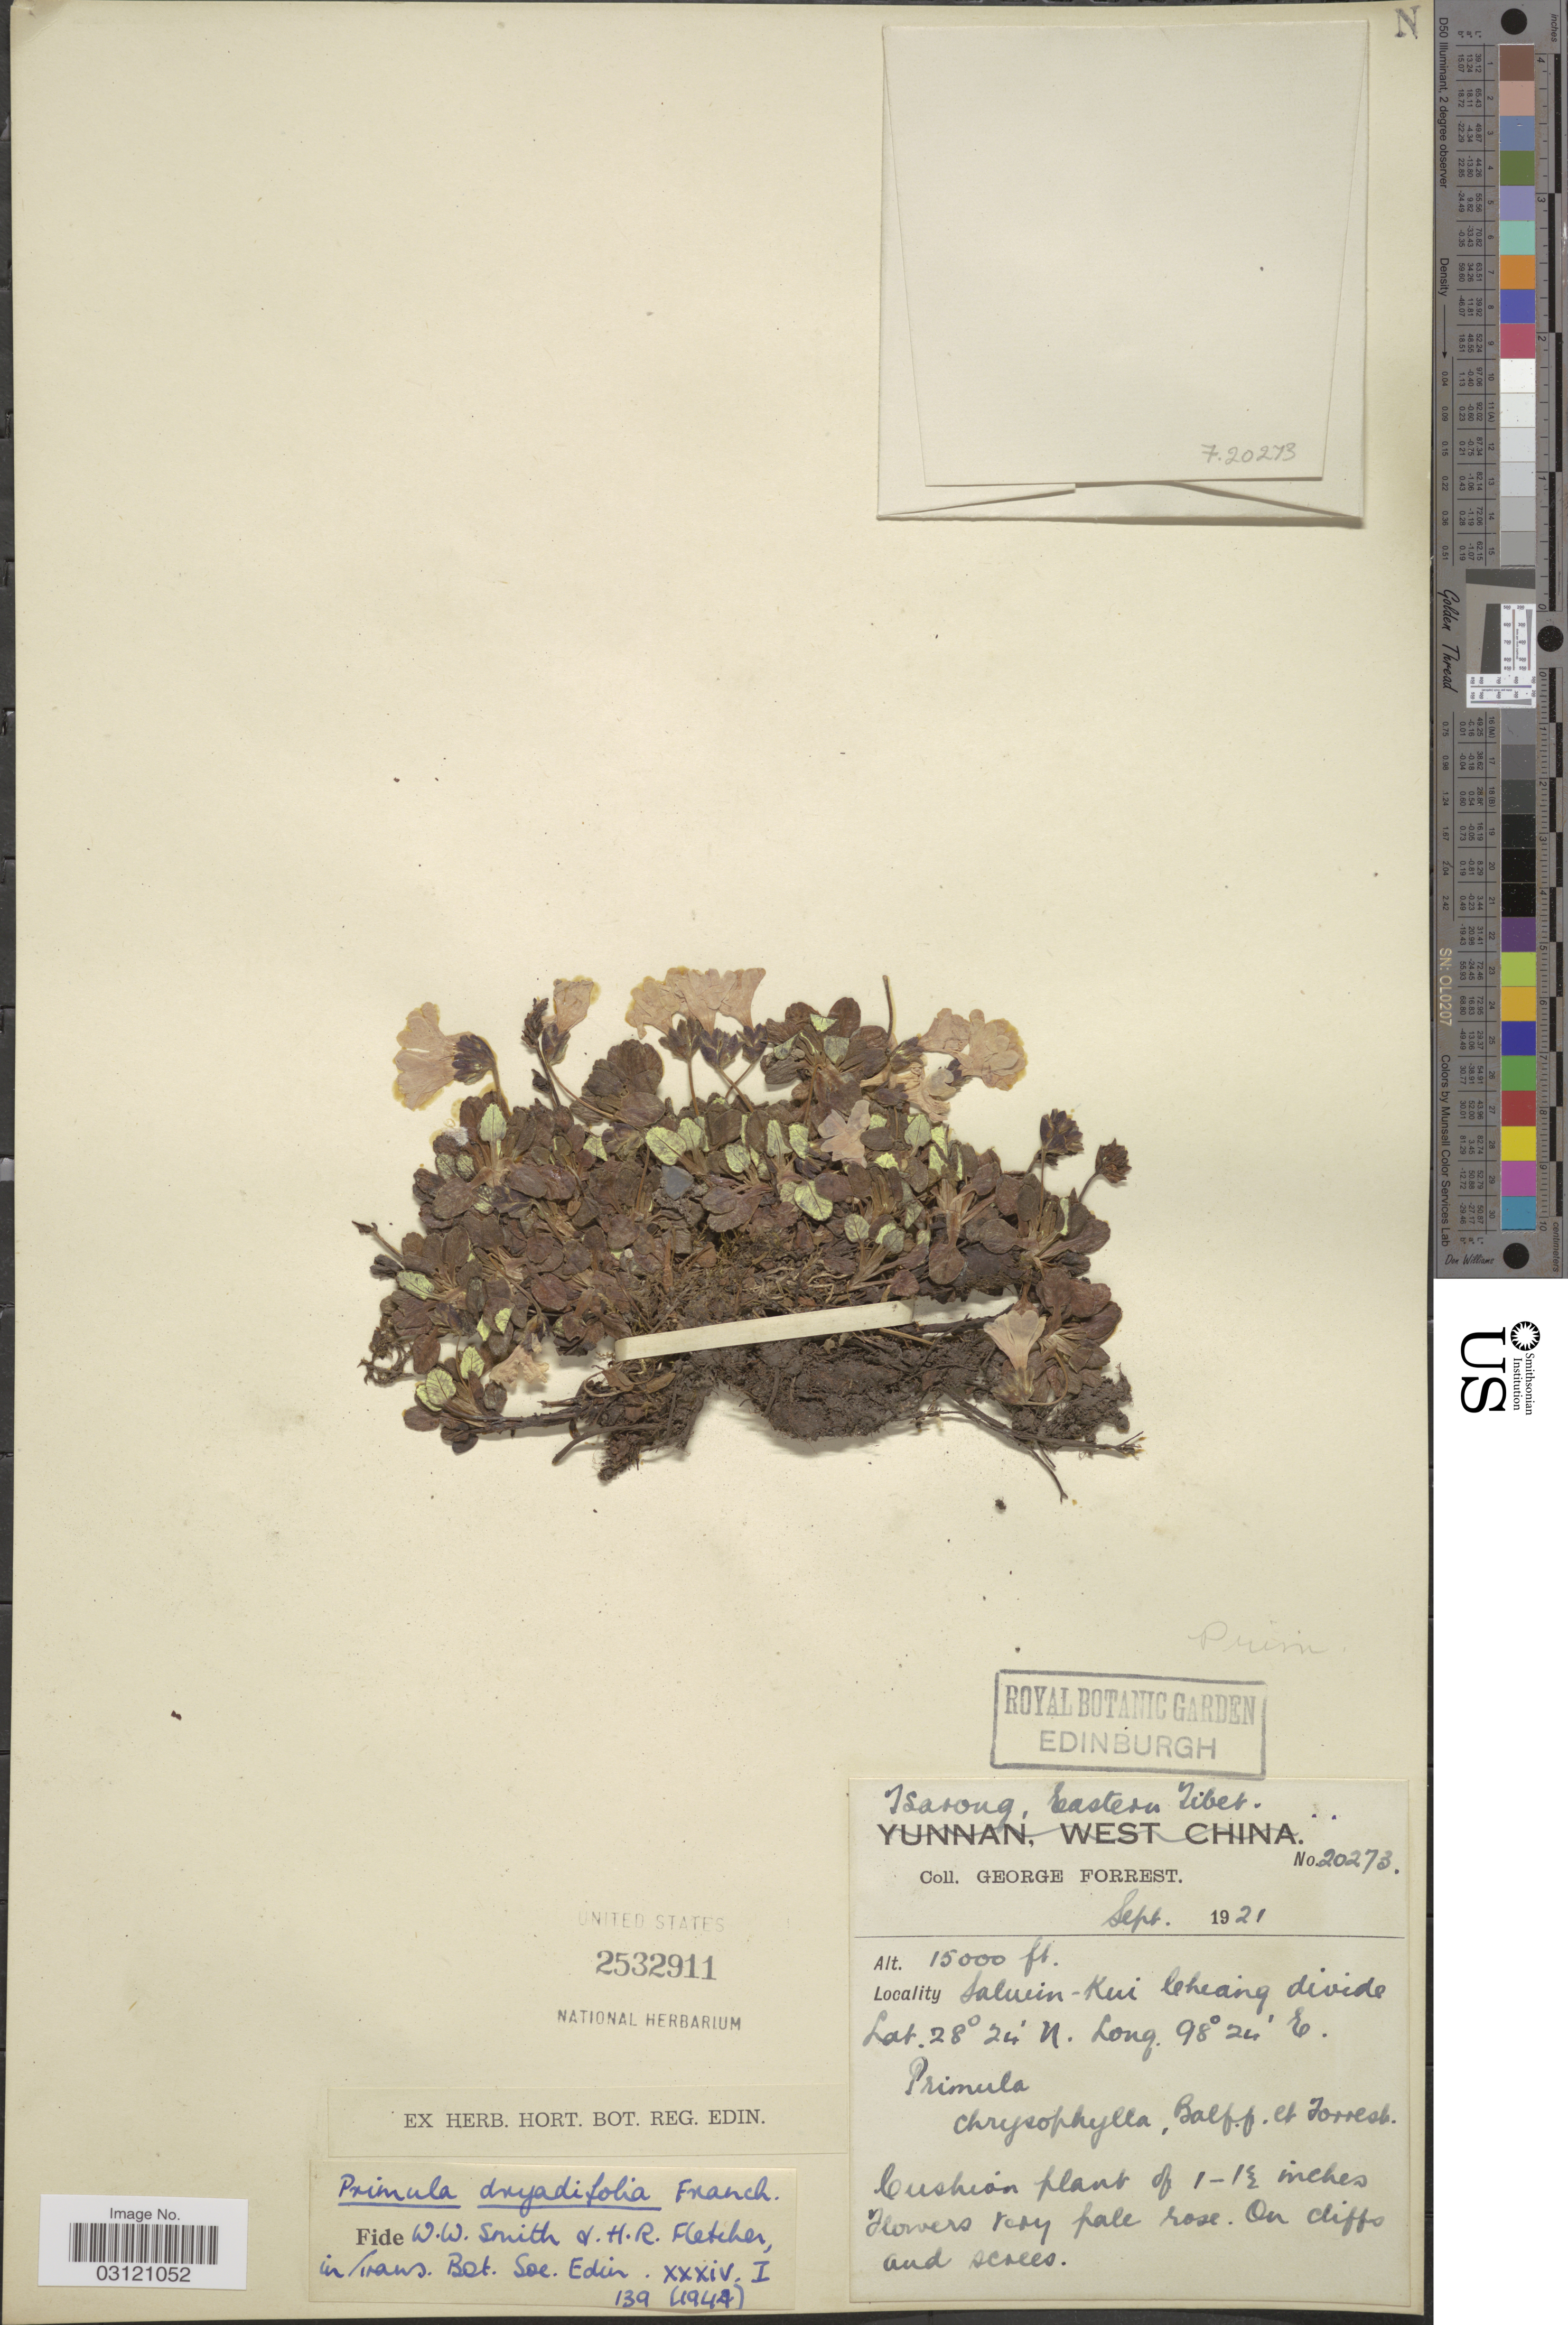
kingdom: Plantae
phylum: Tracheophyta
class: Magnoliopsida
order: Ericales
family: Primulaceae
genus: Primula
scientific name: Primula dryadifolia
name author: Franch.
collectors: G. Forrest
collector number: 20273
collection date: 1921-09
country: China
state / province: Xizang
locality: Tsarong, eastern Tibet. Salwin - Kui Chiang divide.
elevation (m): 4572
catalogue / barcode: US 2532911